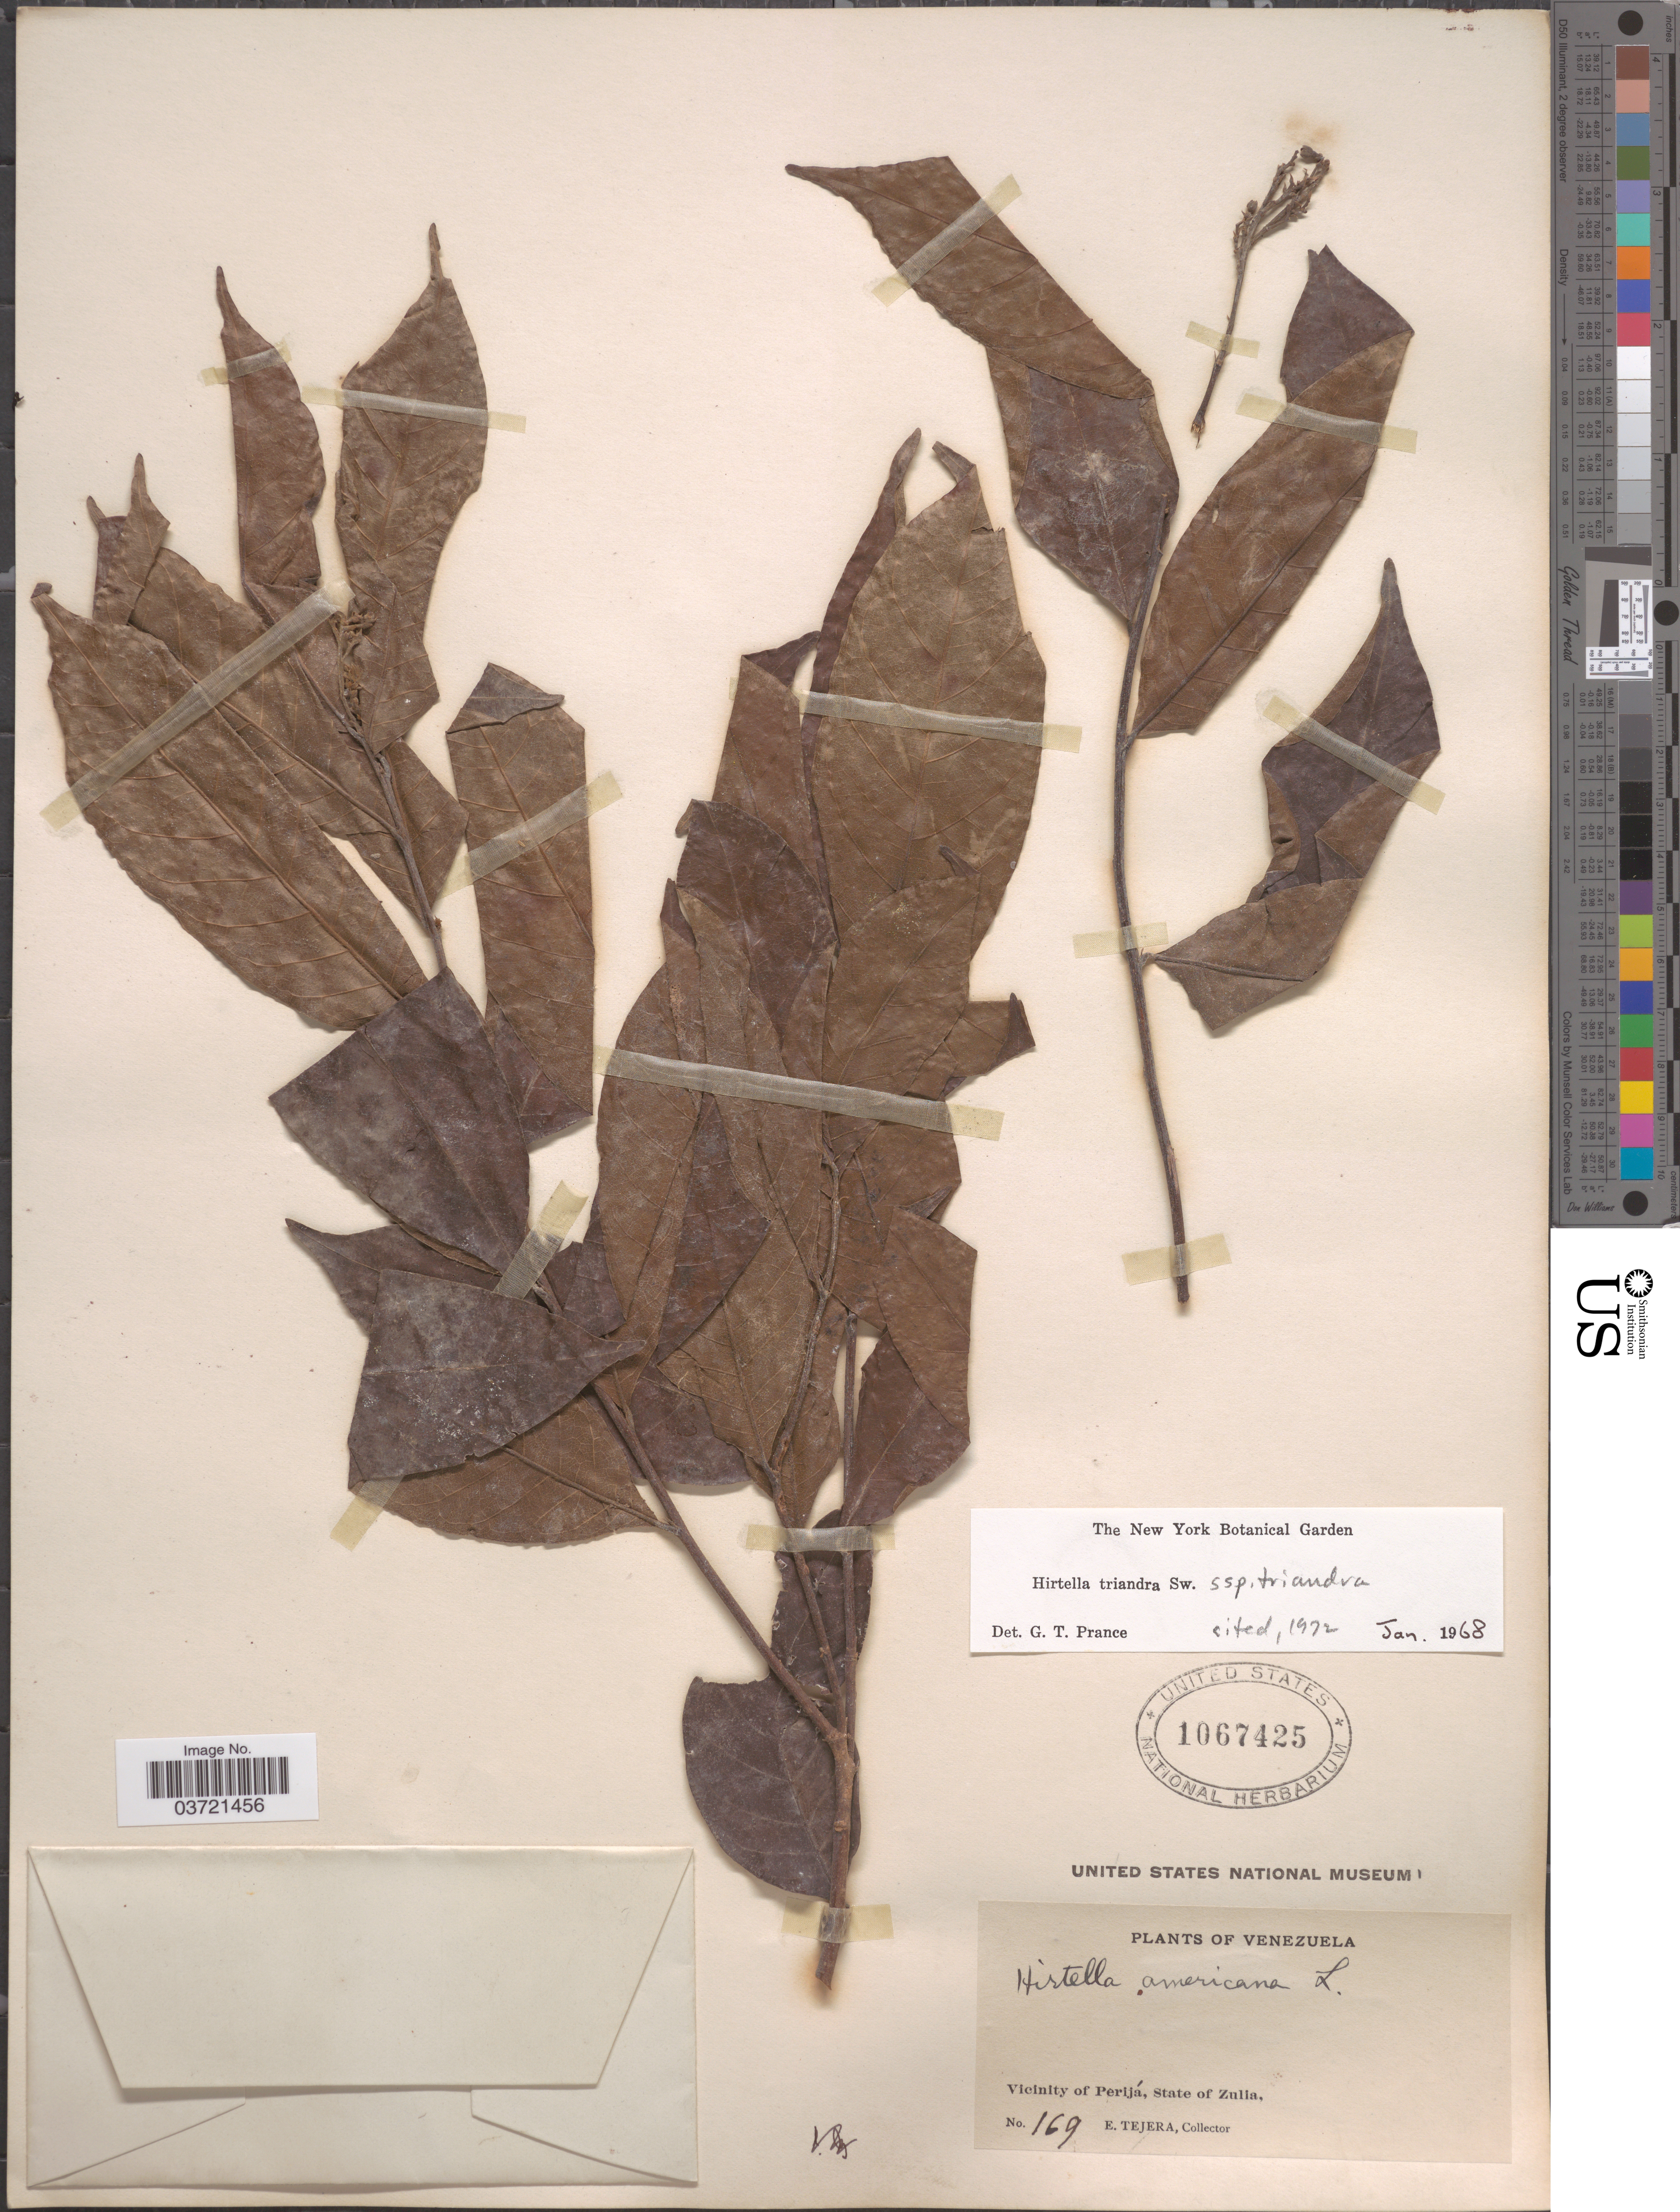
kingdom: Plantae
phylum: Tracheophyta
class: Magnoliopsida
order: Malpighiales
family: Chrysobalanaceae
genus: Hirtella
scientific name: Hirtella triandra subsp. triandra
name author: Sw.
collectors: E. Tejera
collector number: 169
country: Venezuela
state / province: Zulia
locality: Vicinity of Perijá.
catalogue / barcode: US 1067425